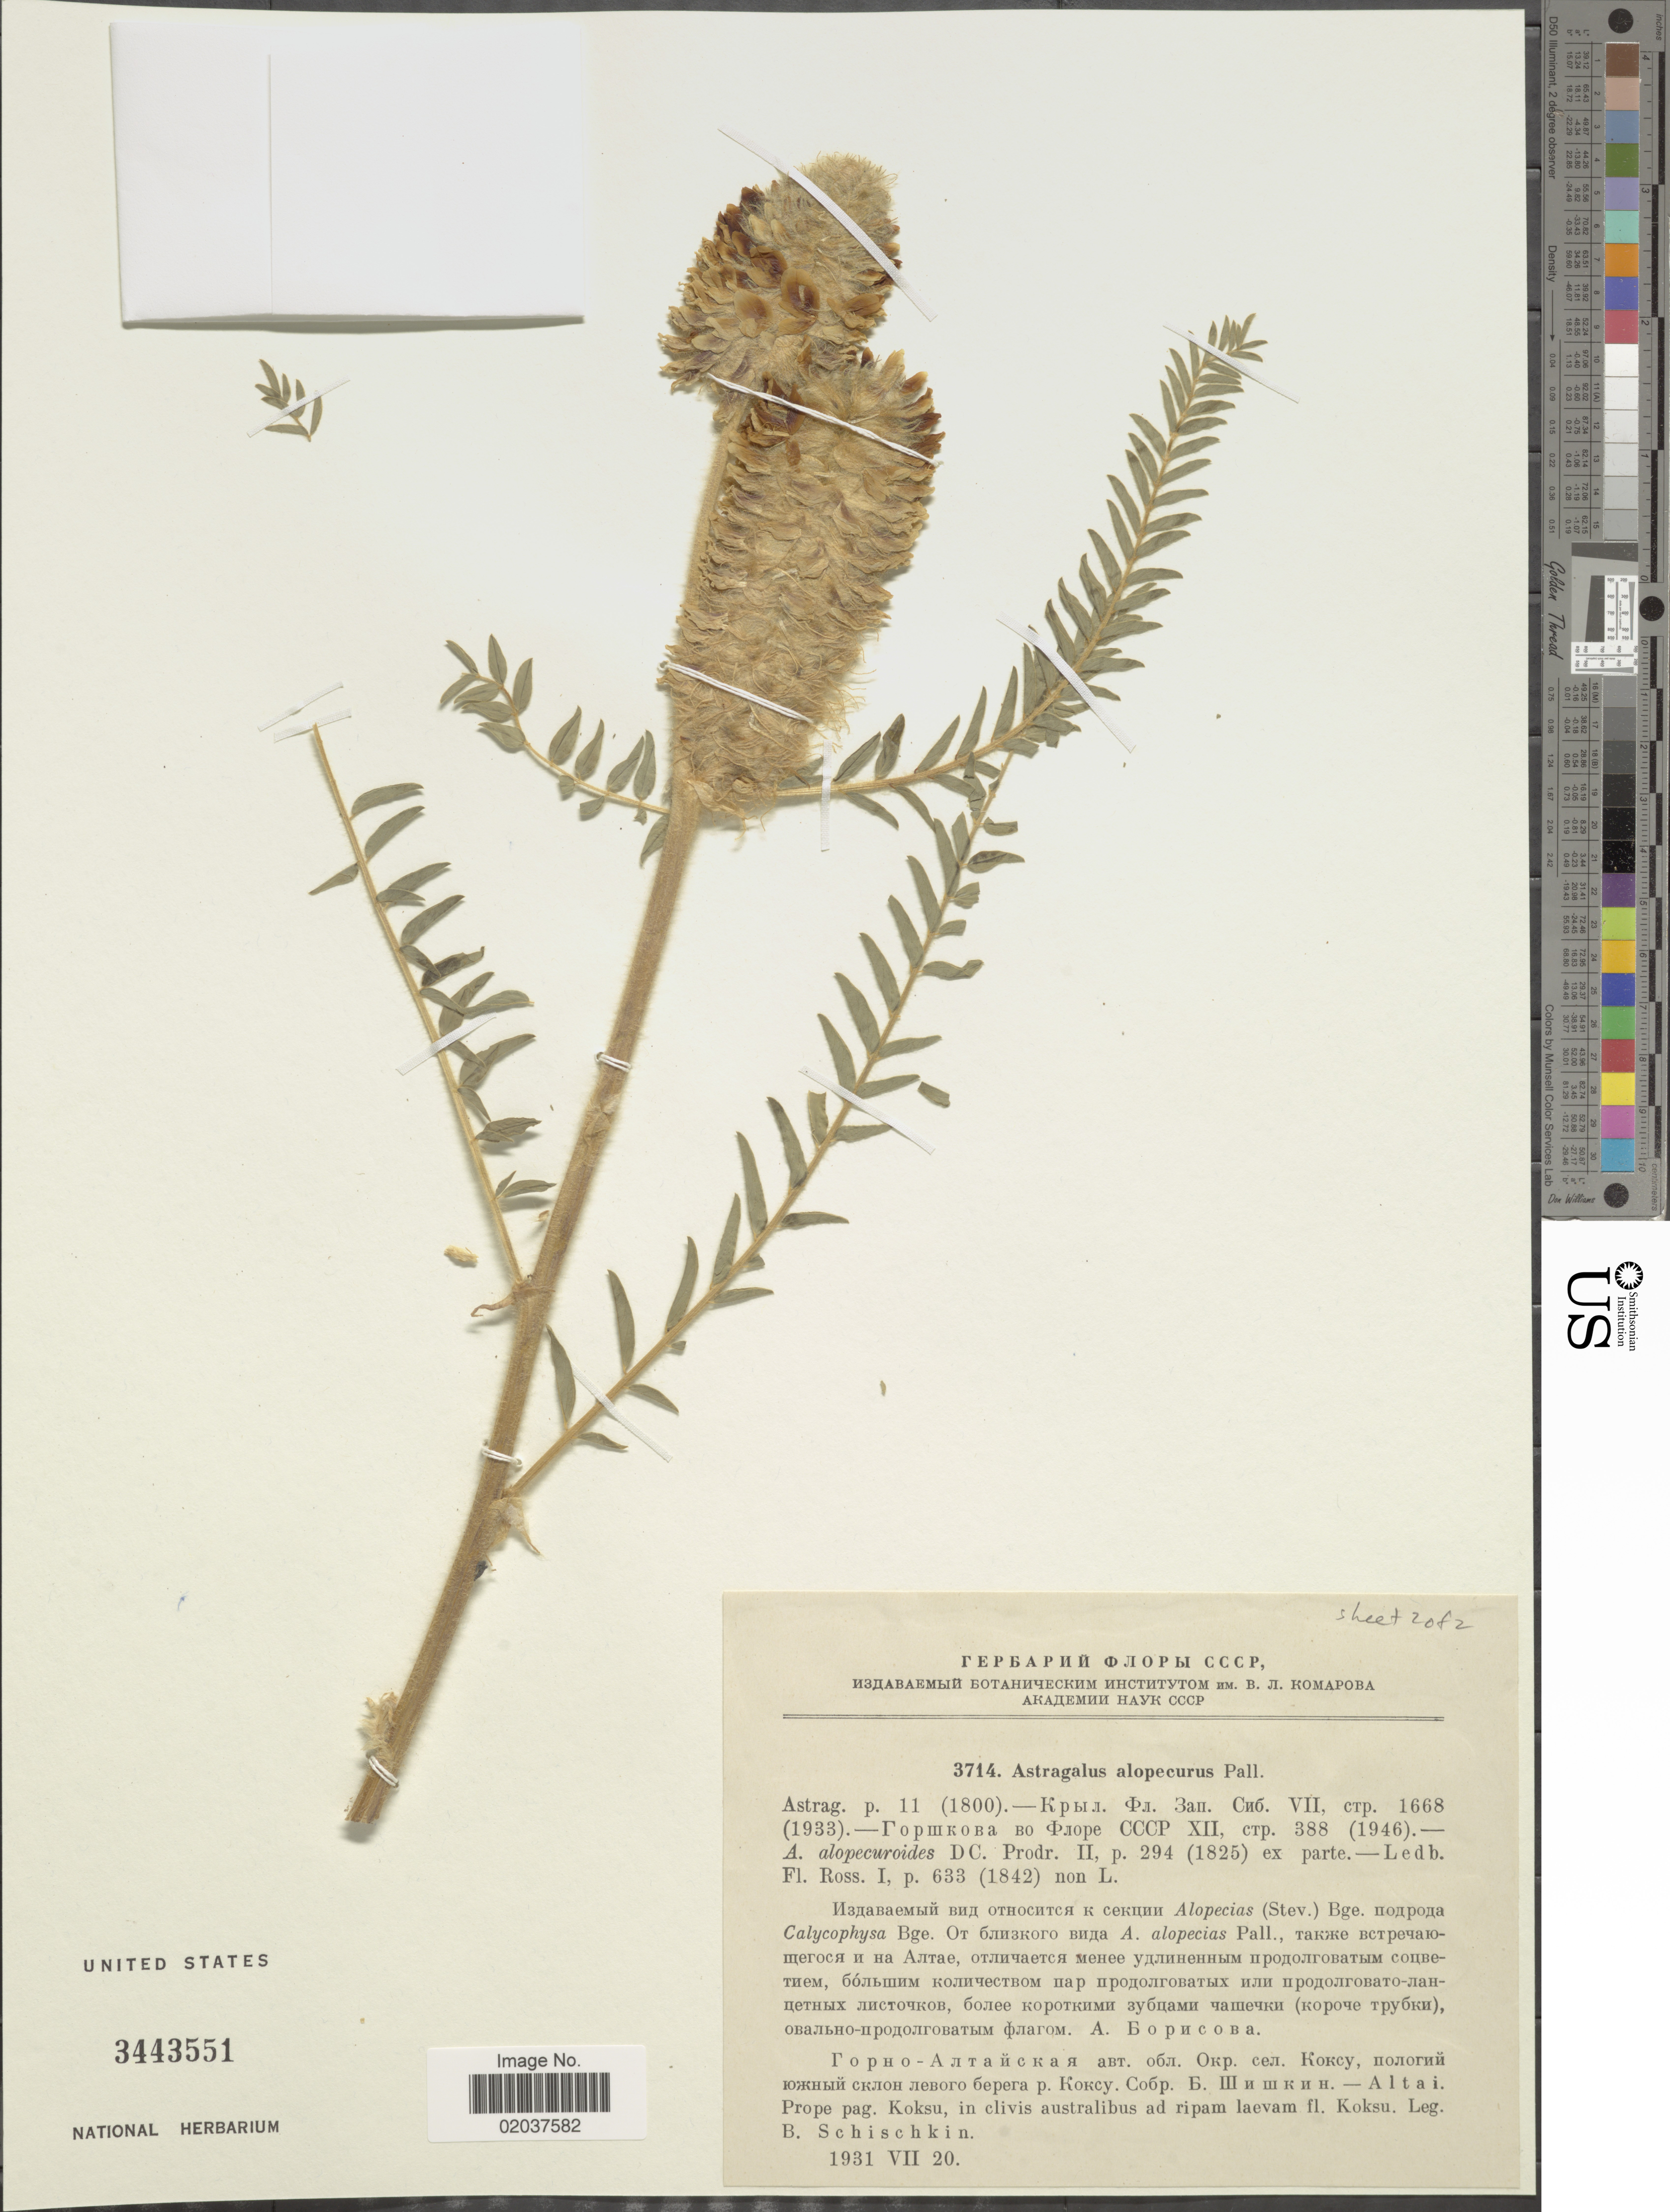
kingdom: Plantae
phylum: Tracheophyta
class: Magnoliopsida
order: Fabales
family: Fabaceae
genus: Astragalus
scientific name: Astragalus alopecuros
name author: Pall.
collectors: B. Schischkin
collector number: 3714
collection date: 1931-07-20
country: Russian Federation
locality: Altai, Porpe pag. Koksu. Fl. Koksu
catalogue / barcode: US 3443551